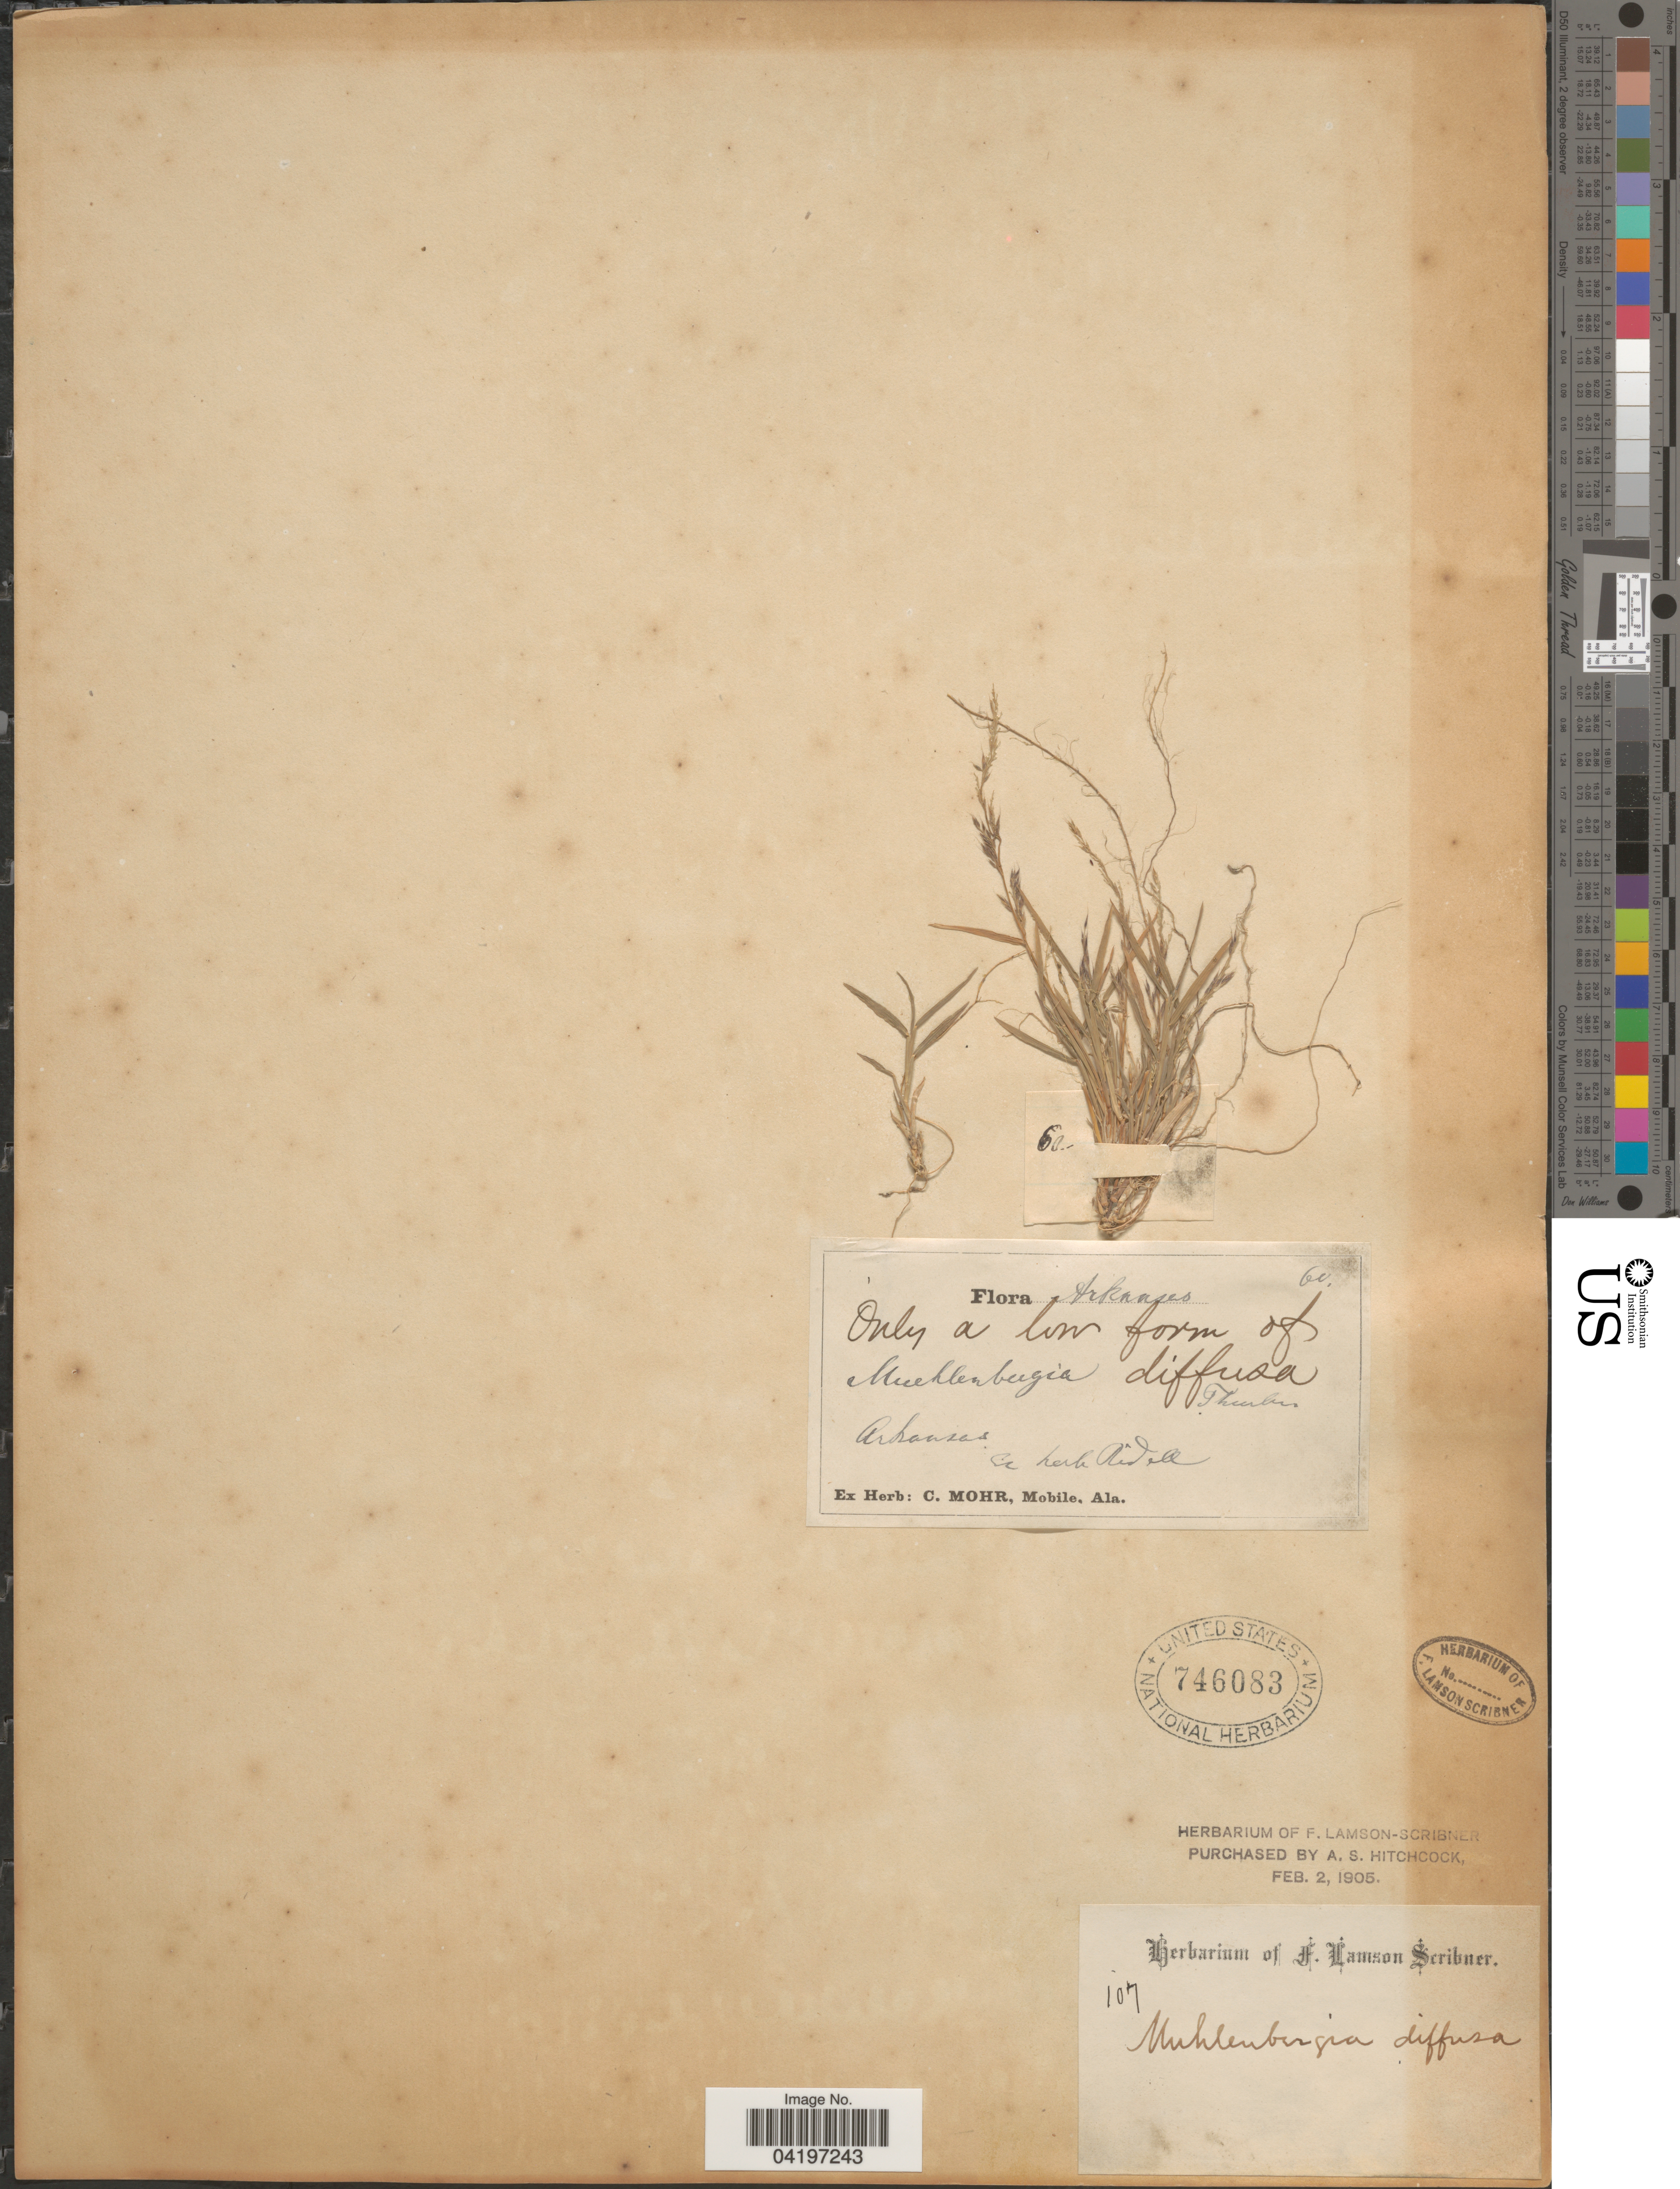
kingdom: Plantae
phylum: Tracheophyta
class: Liliopsida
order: Poales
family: Poaceae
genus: Muhlenbergia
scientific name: Muhlenbergia schreberi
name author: J.F. Gmel.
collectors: ex herb. Ridell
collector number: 60*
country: United States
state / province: Arkansas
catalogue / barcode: US 746083